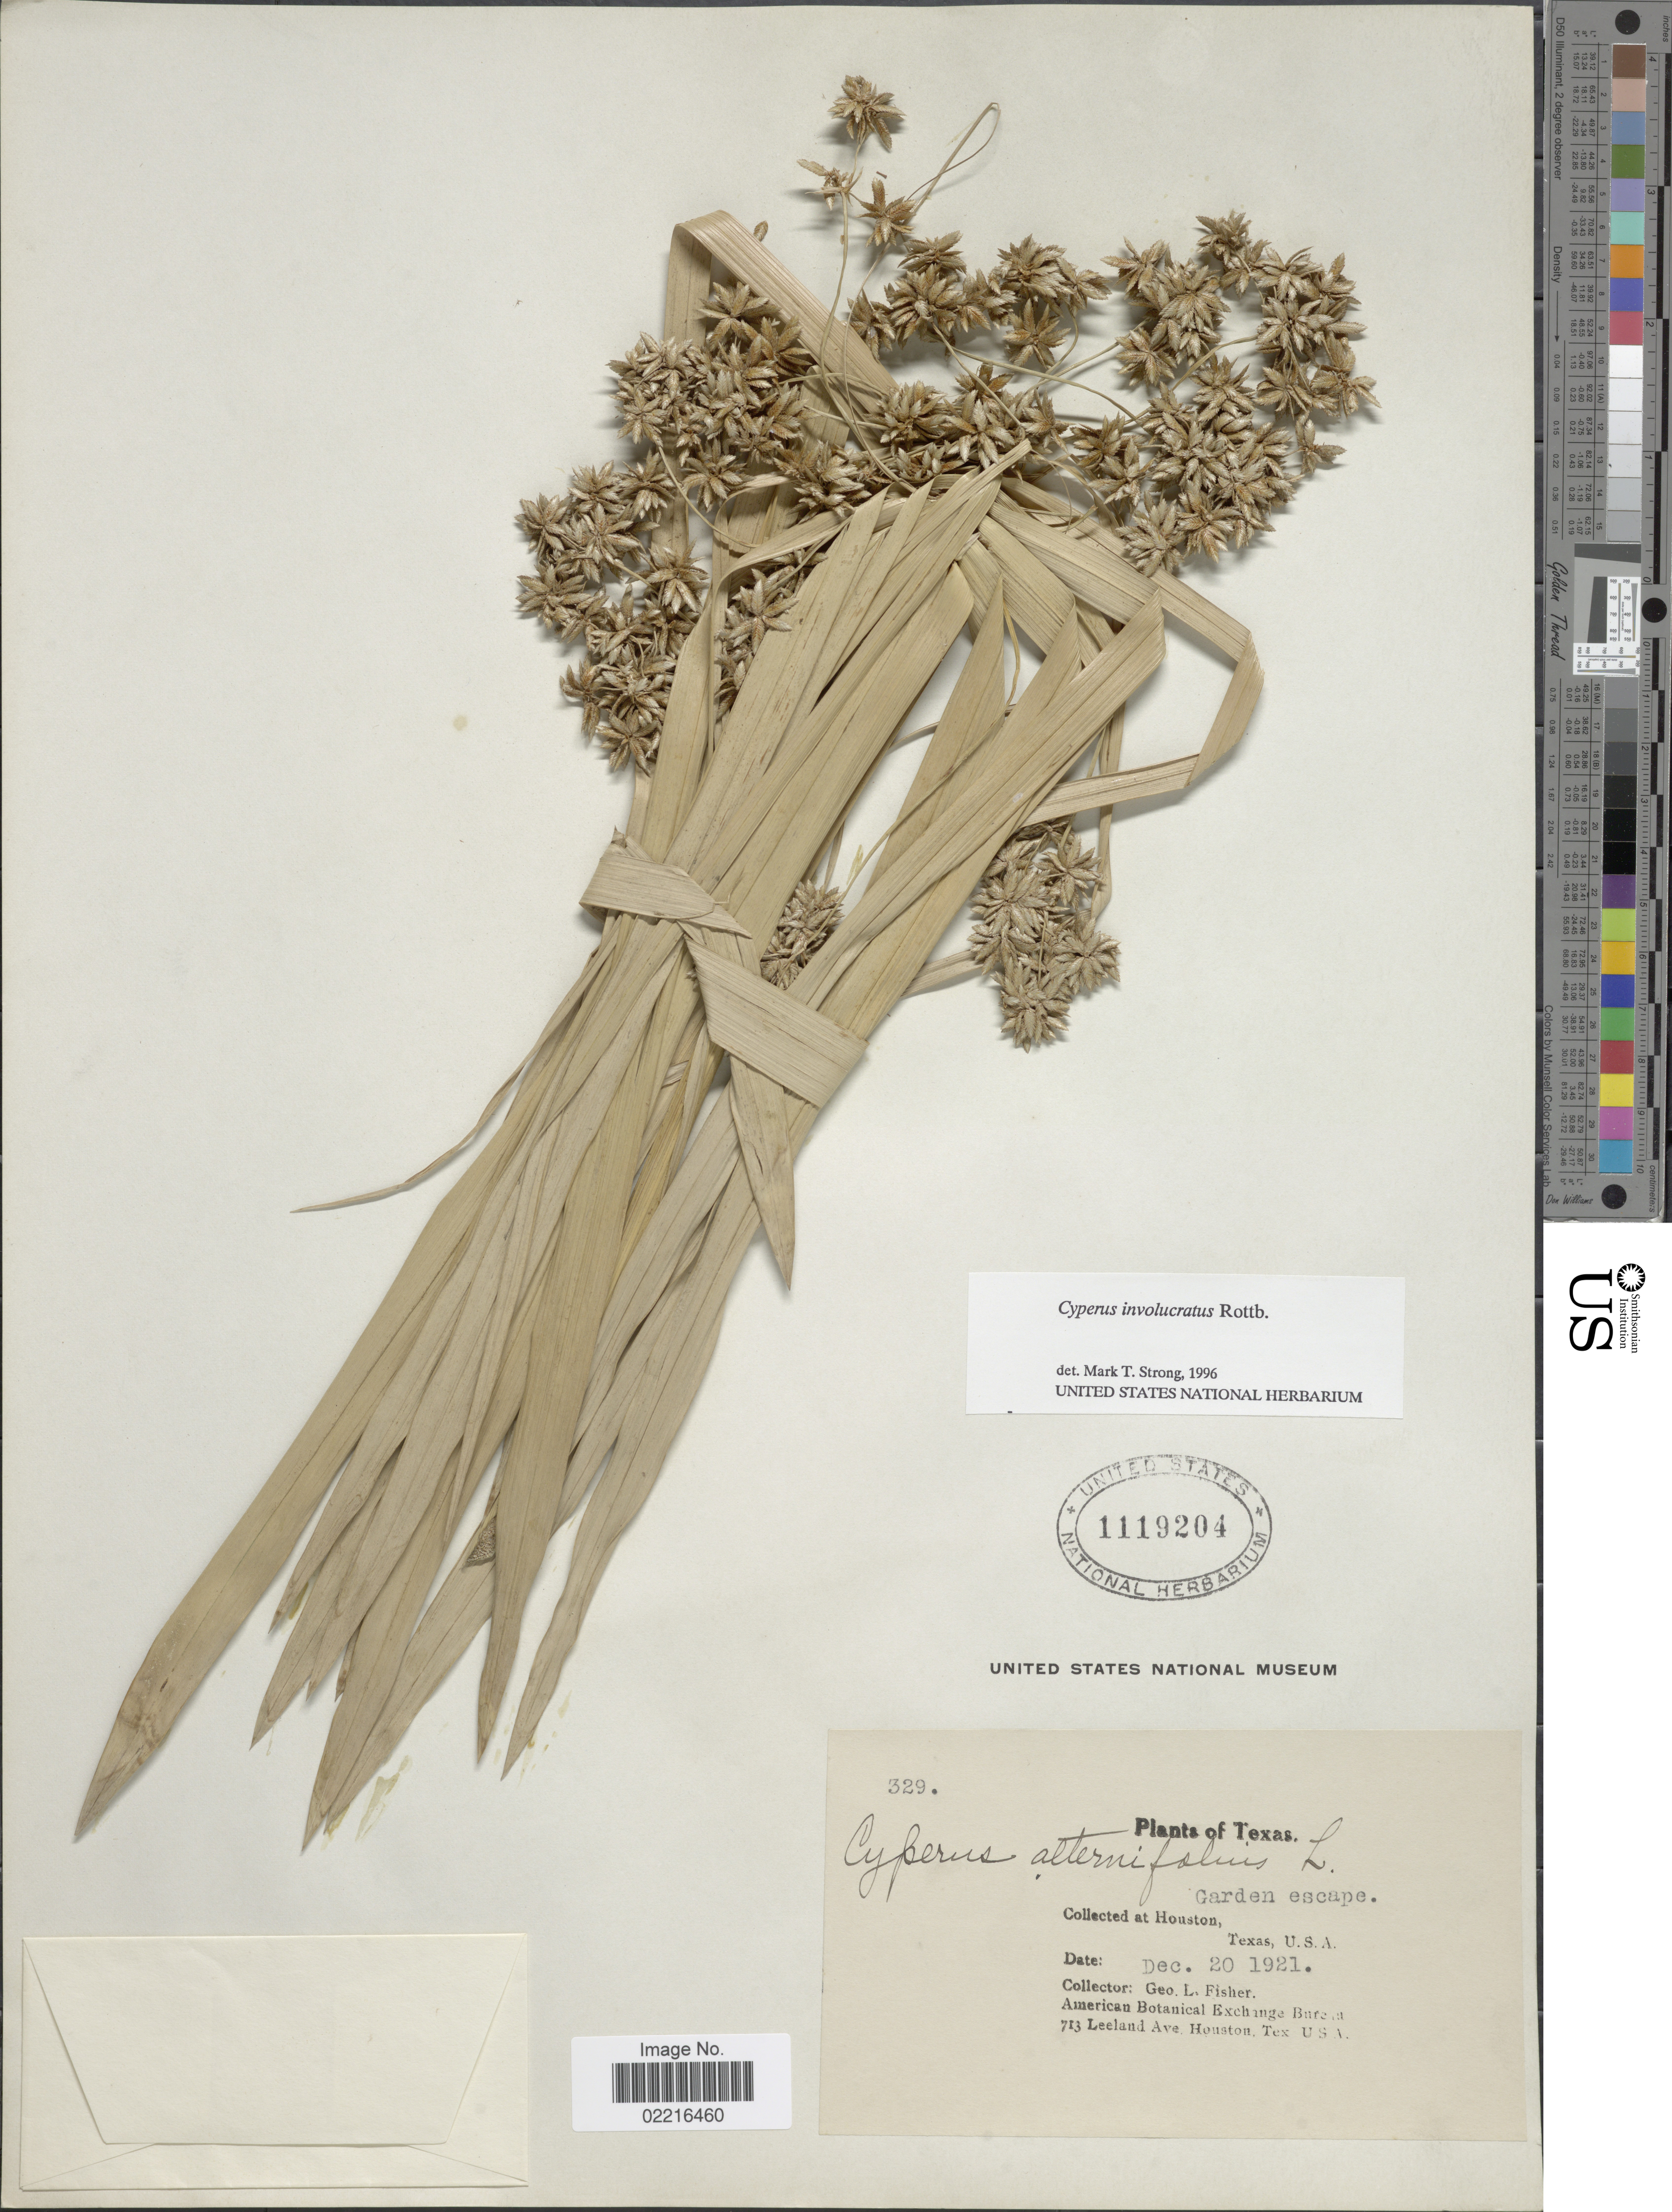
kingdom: Plantae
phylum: Tracheophyta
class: Liliopsida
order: Poales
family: Cyperaceae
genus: Cyperus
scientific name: Cyperus involucratus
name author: Rottb.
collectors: G. L. Fisher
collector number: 329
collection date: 1921-12-20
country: United States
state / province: Texas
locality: Houston, U.S.A.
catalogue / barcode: US 1119204